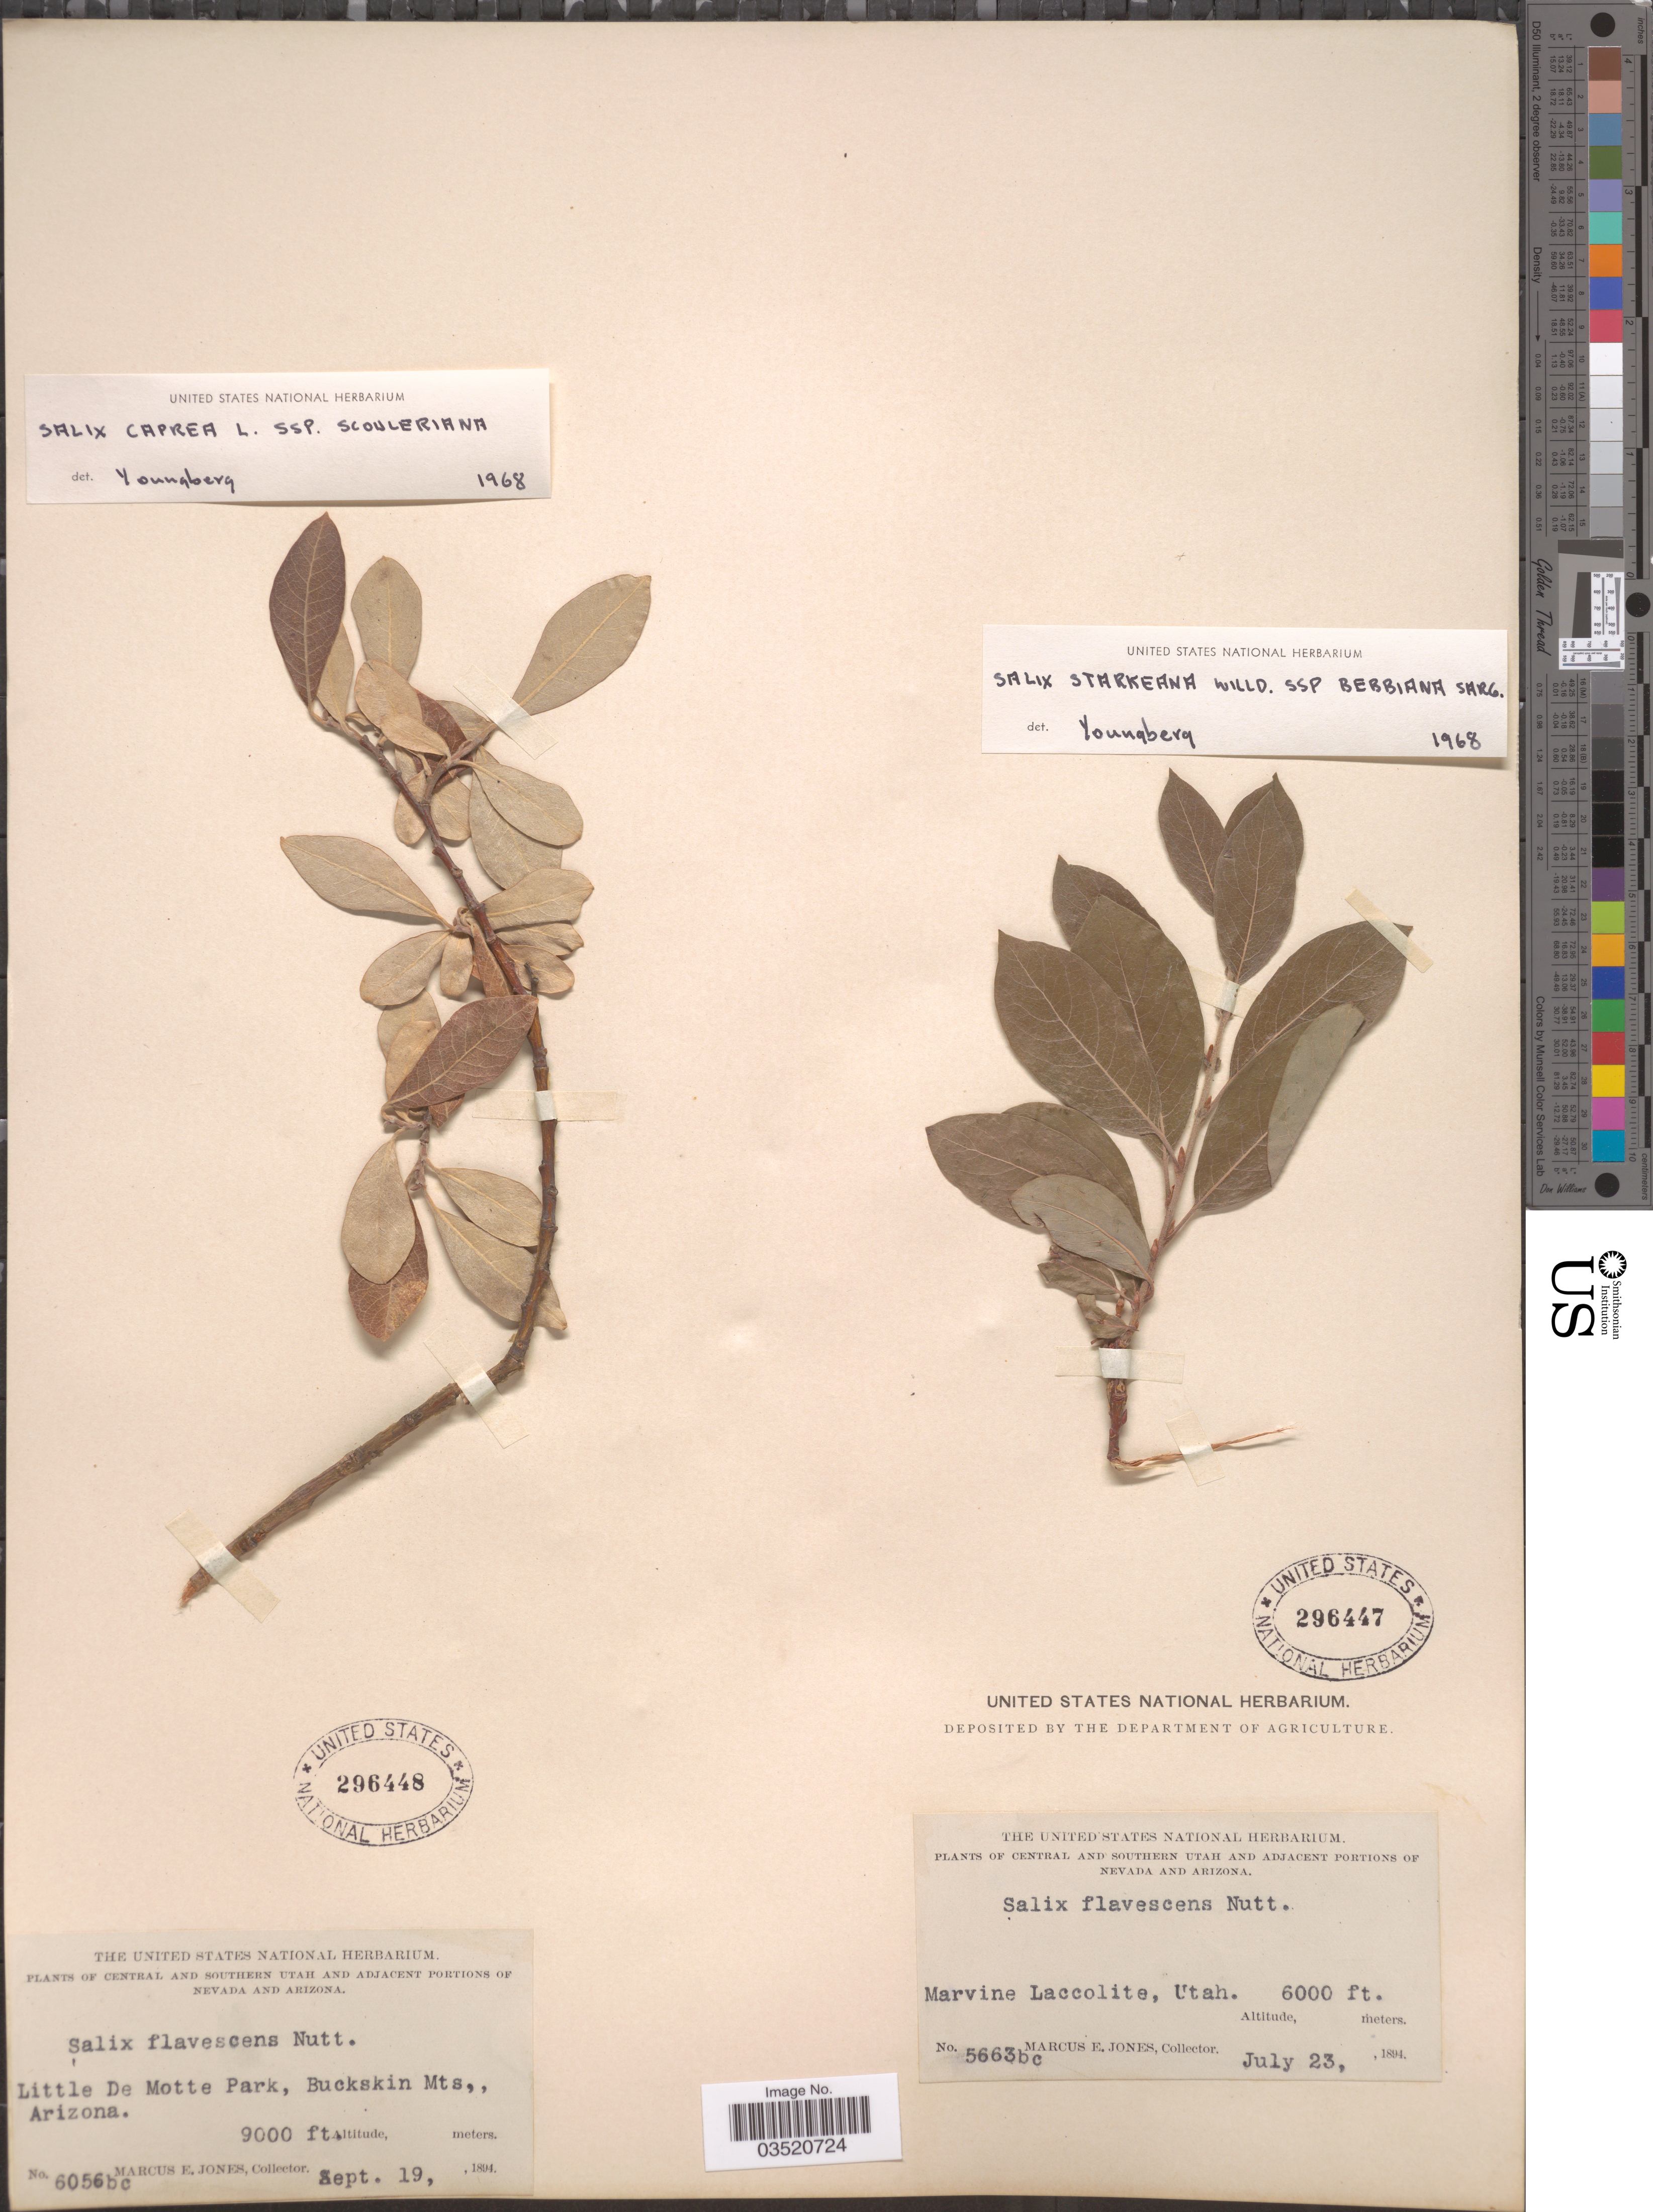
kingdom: Plantae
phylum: Tracheophyta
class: Magnoliopsida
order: Malpighiales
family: Salicaceae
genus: Salix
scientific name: Salix scouleriana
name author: Barratt ex Hook.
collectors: M. E. Jones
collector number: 6056bc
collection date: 1894-09-19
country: United States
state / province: Arizona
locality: Adjacent portions of Arizona. Little De Motte Park, Buckskin Mts.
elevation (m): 2743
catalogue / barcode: US 296448